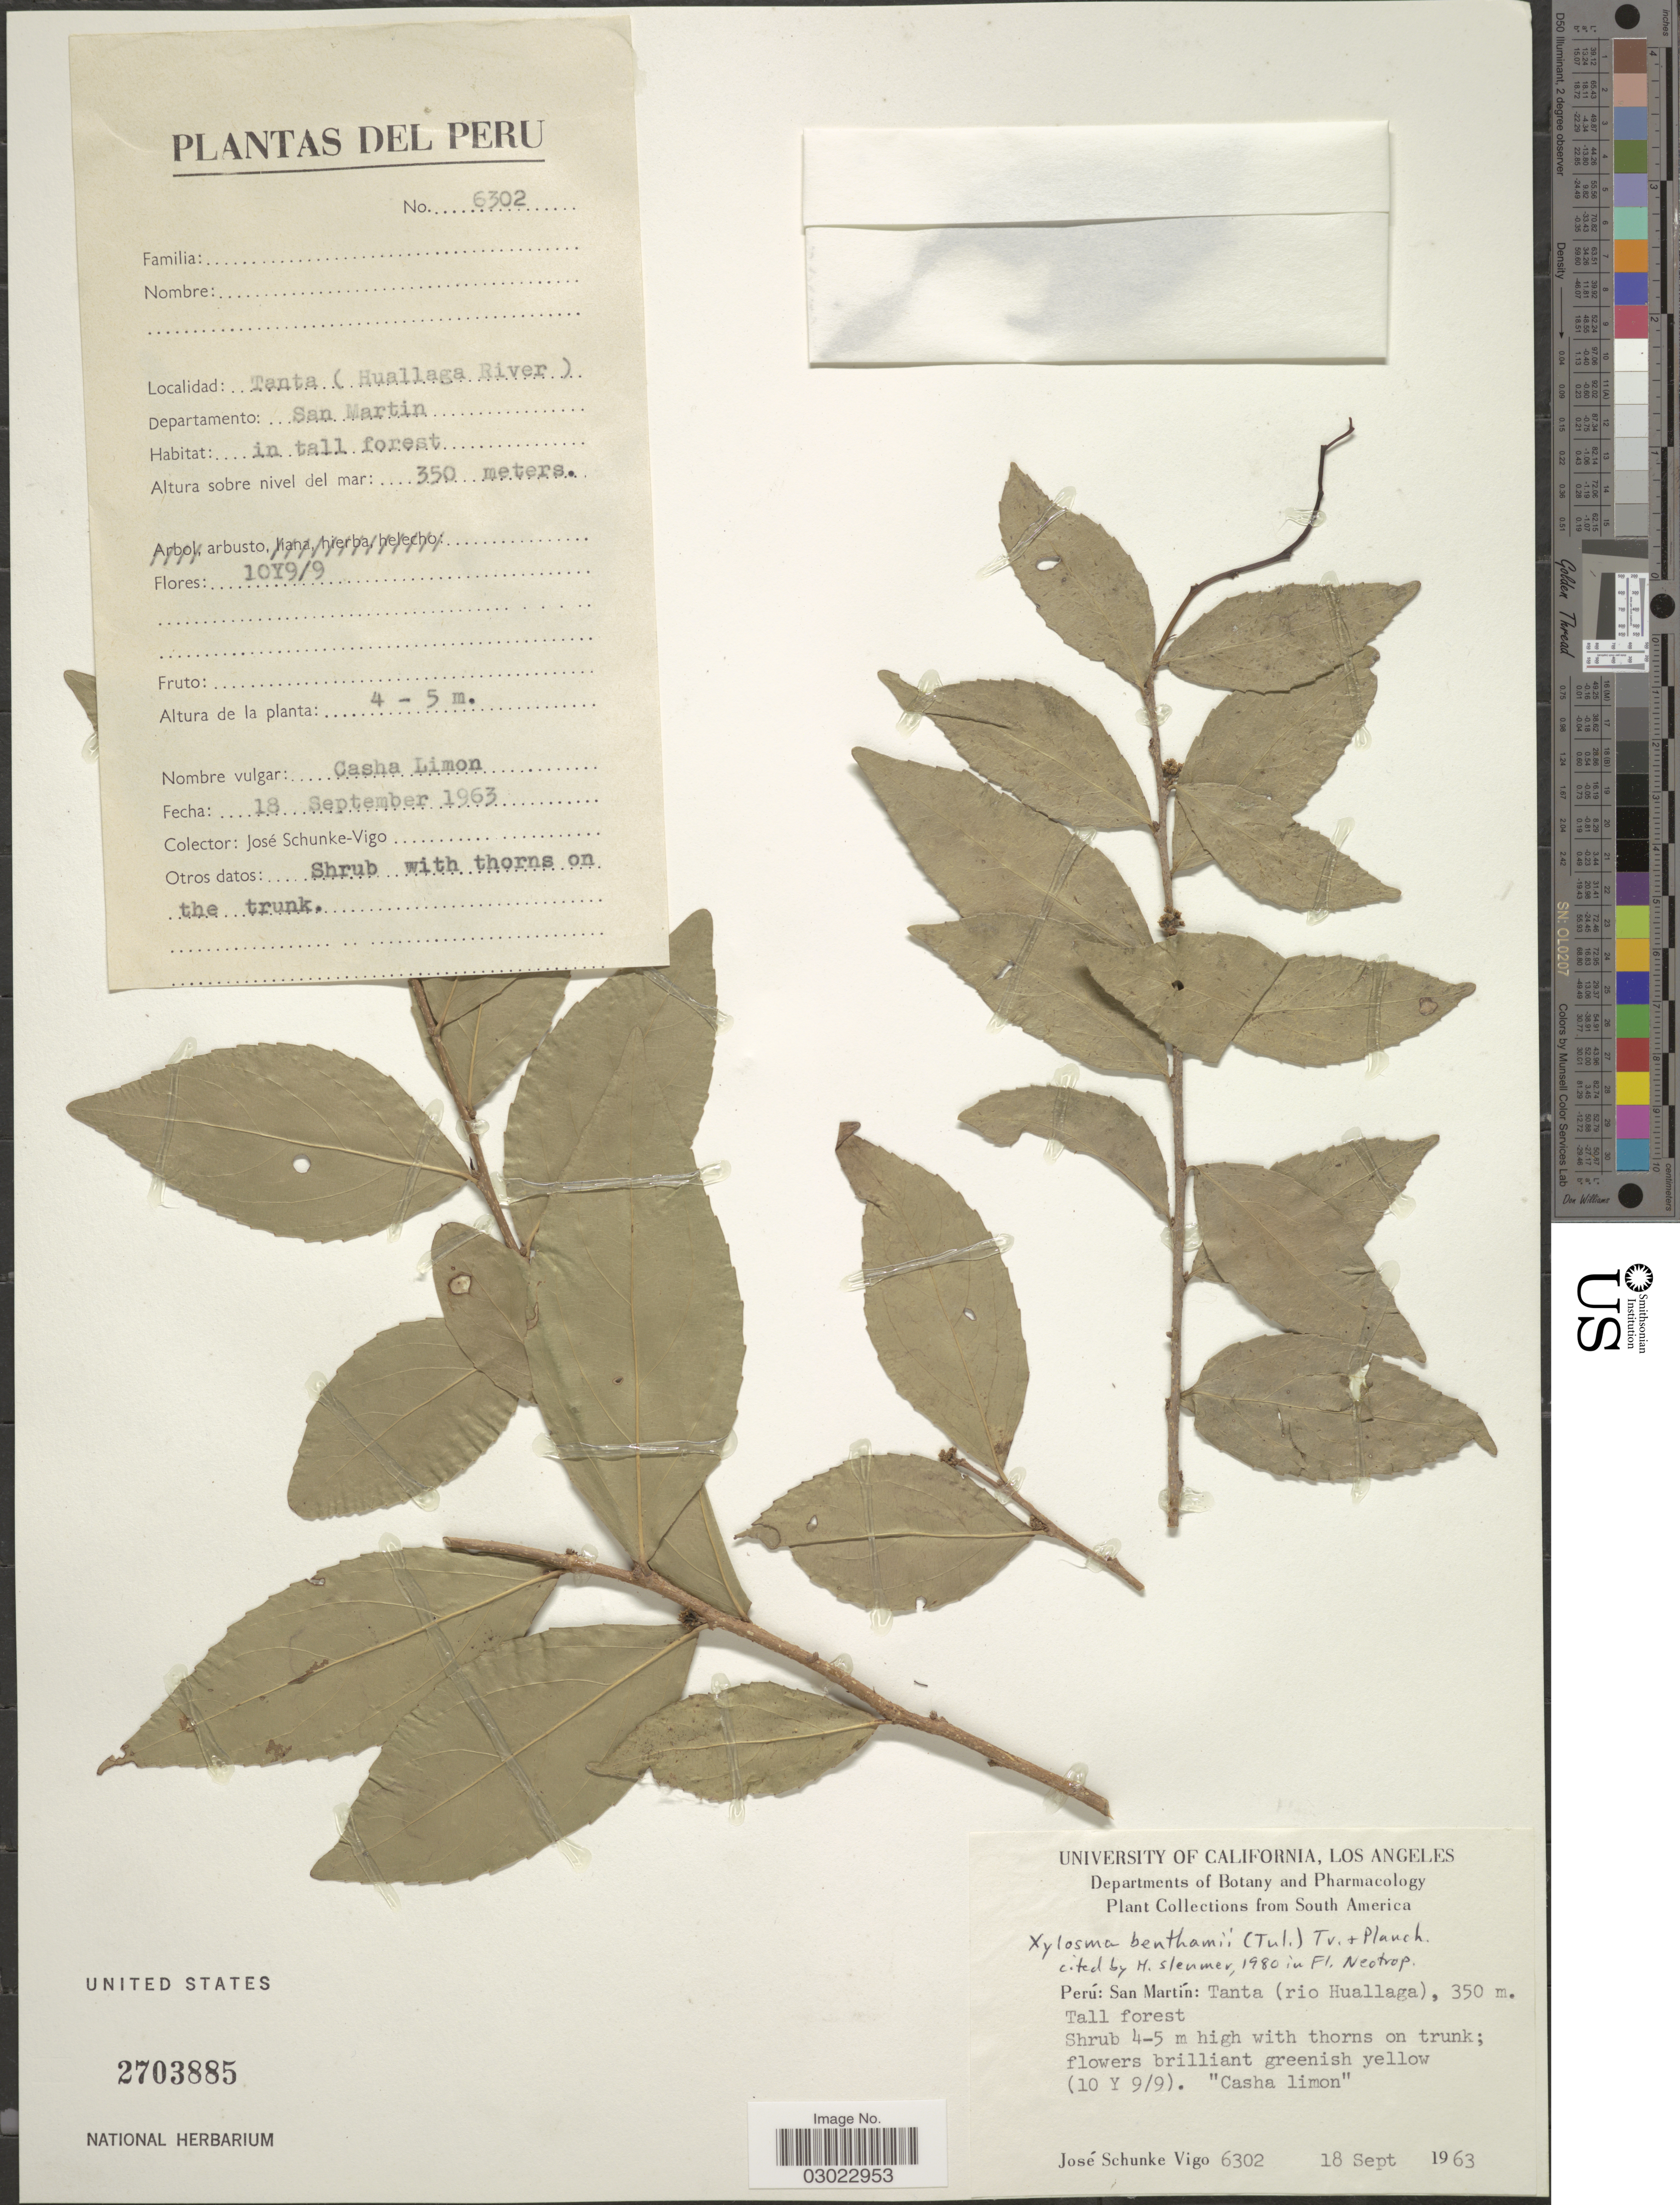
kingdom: Plantae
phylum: Tracheophyta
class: Magnoliopsida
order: Malpighiales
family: Salicaceae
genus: Xylosma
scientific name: Xylosma benthamii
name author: (Tul.) Triana & Planch.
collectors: J. Schunke Vigo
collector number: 6302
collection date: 1963-09-18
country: Peru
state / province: San Martín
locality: Tanta (rio Huallaga). Departamento: San Martin.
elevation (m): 350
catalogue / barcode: US 2703885